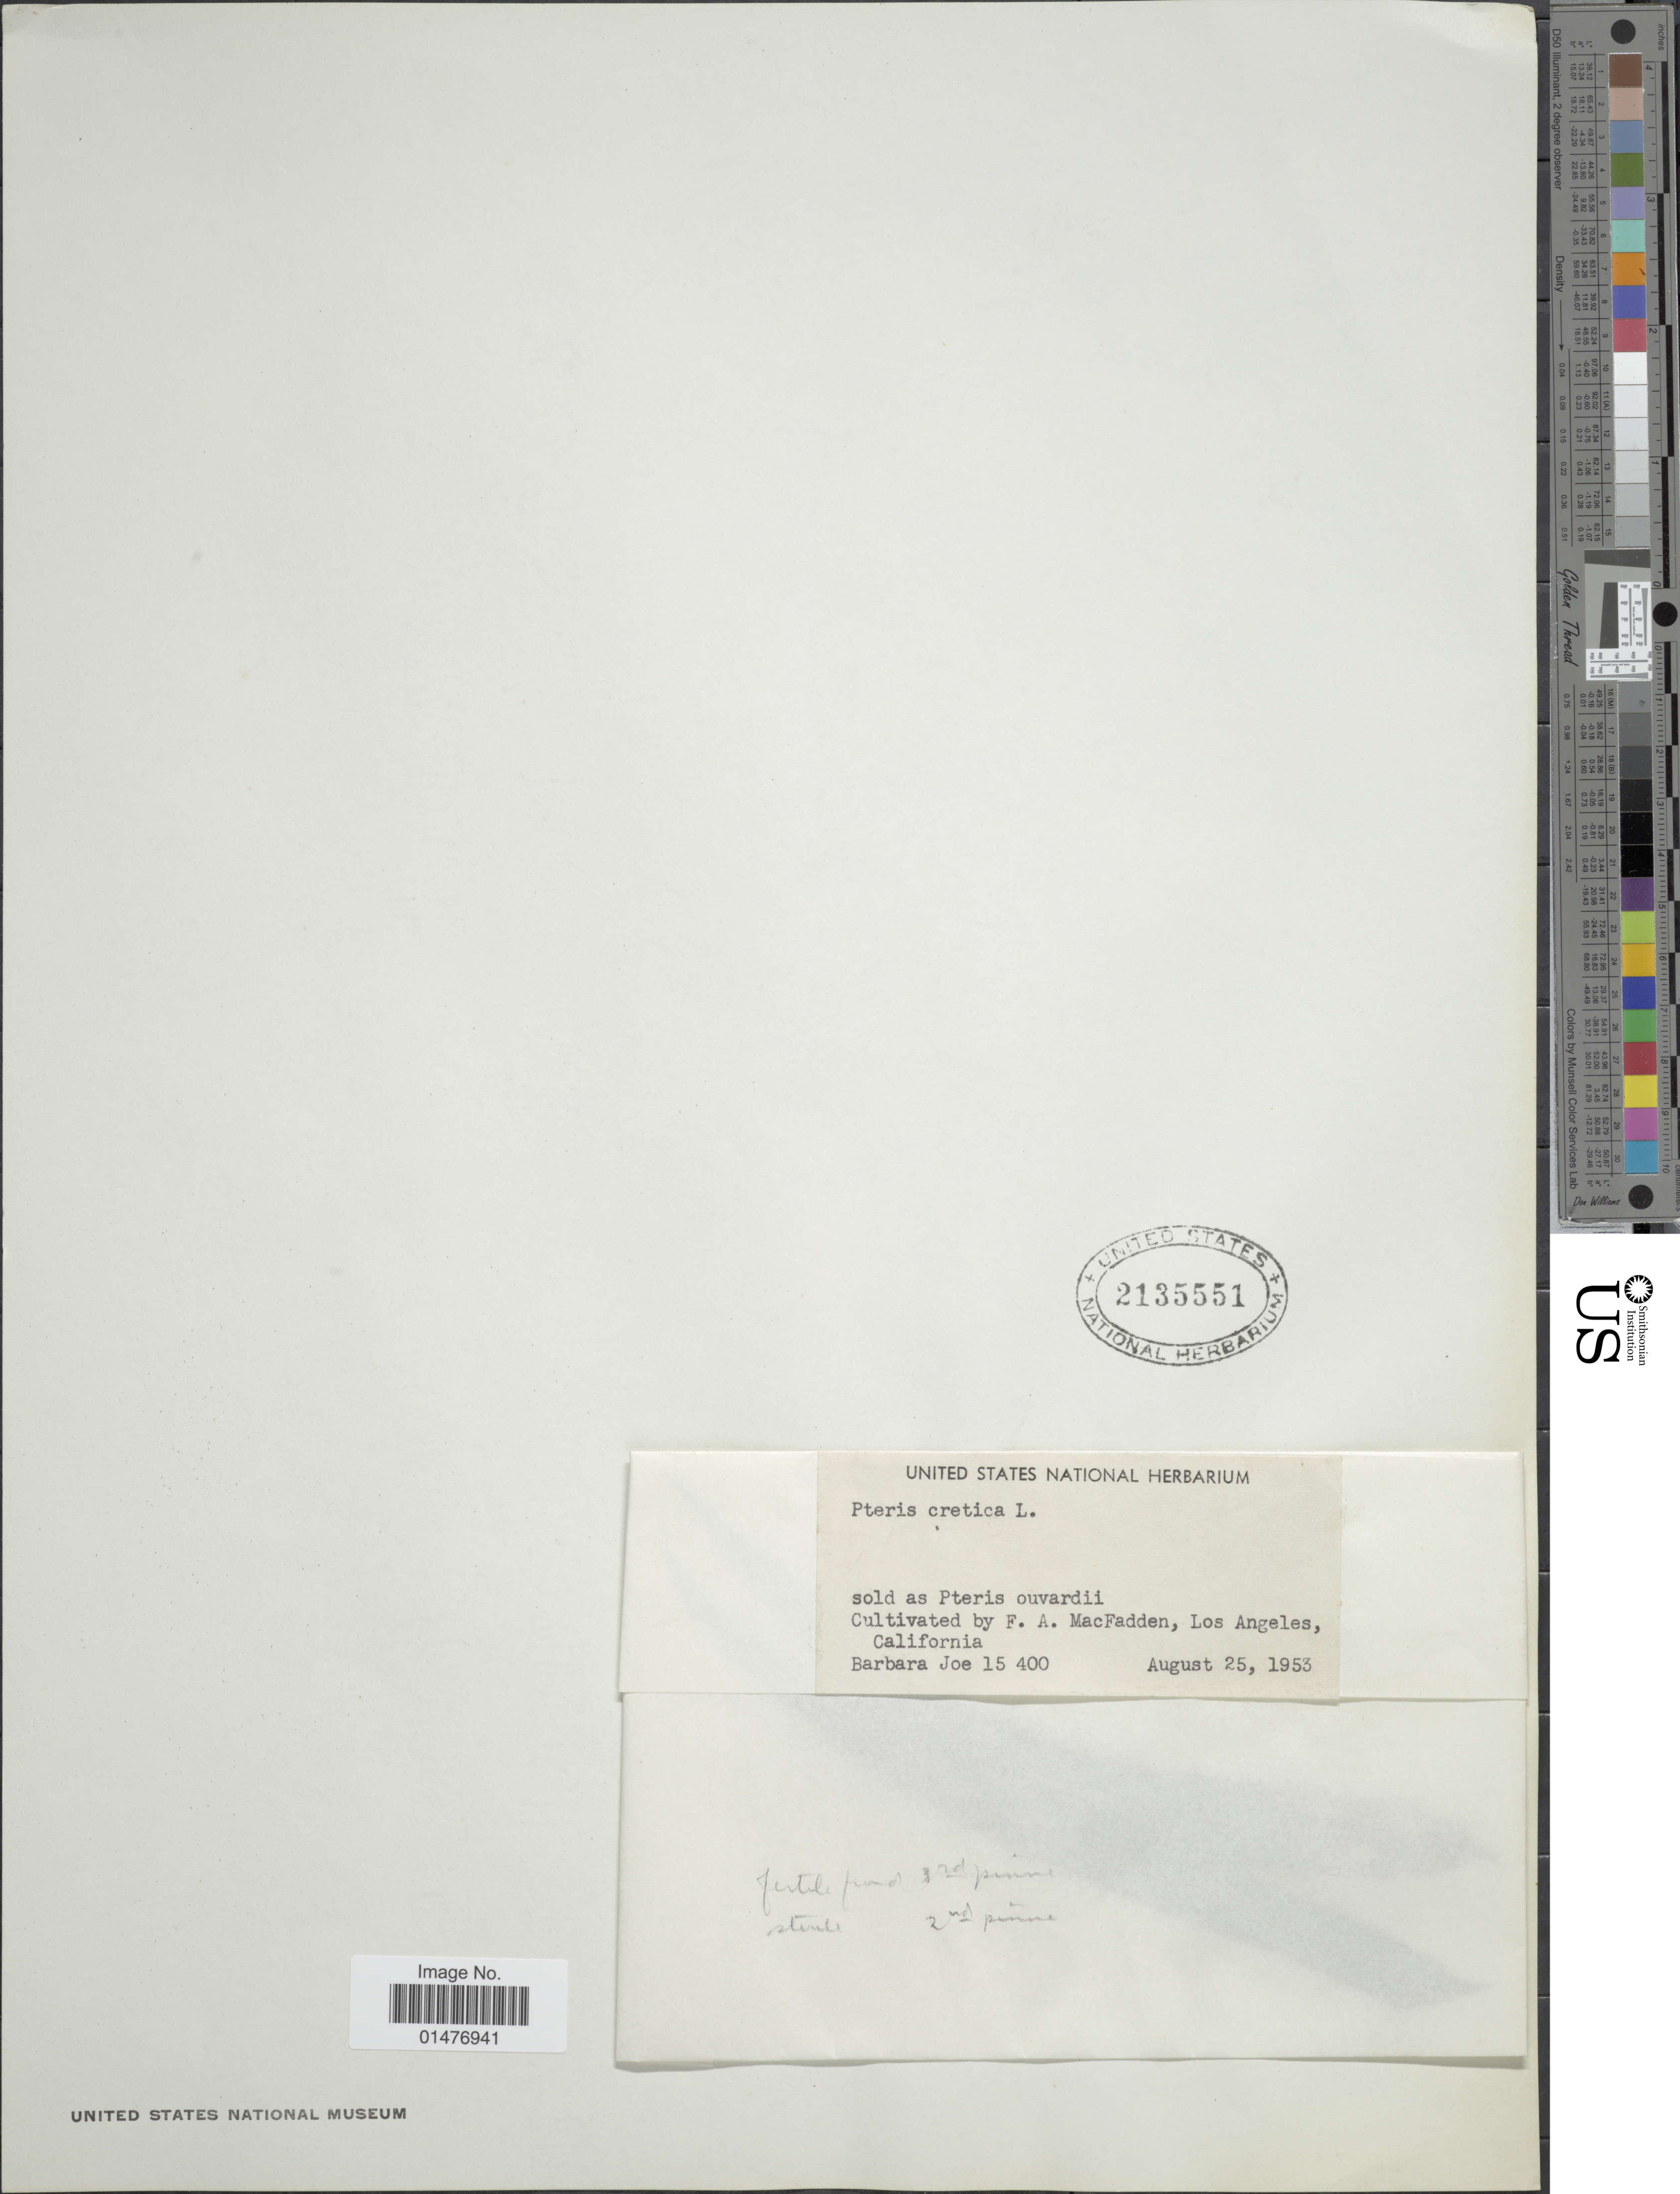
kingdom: Plantae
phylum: Tracheophyta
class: Polypodiopsida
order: Polypodiales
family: Pteridaceae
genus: Pteris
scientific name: Pteris cretica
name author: L.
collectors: B. Joe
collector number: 15400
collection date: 1953-08-25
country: United States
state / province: California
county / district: Los Angeles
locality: Los Angeles, California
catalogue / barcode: US 2135551